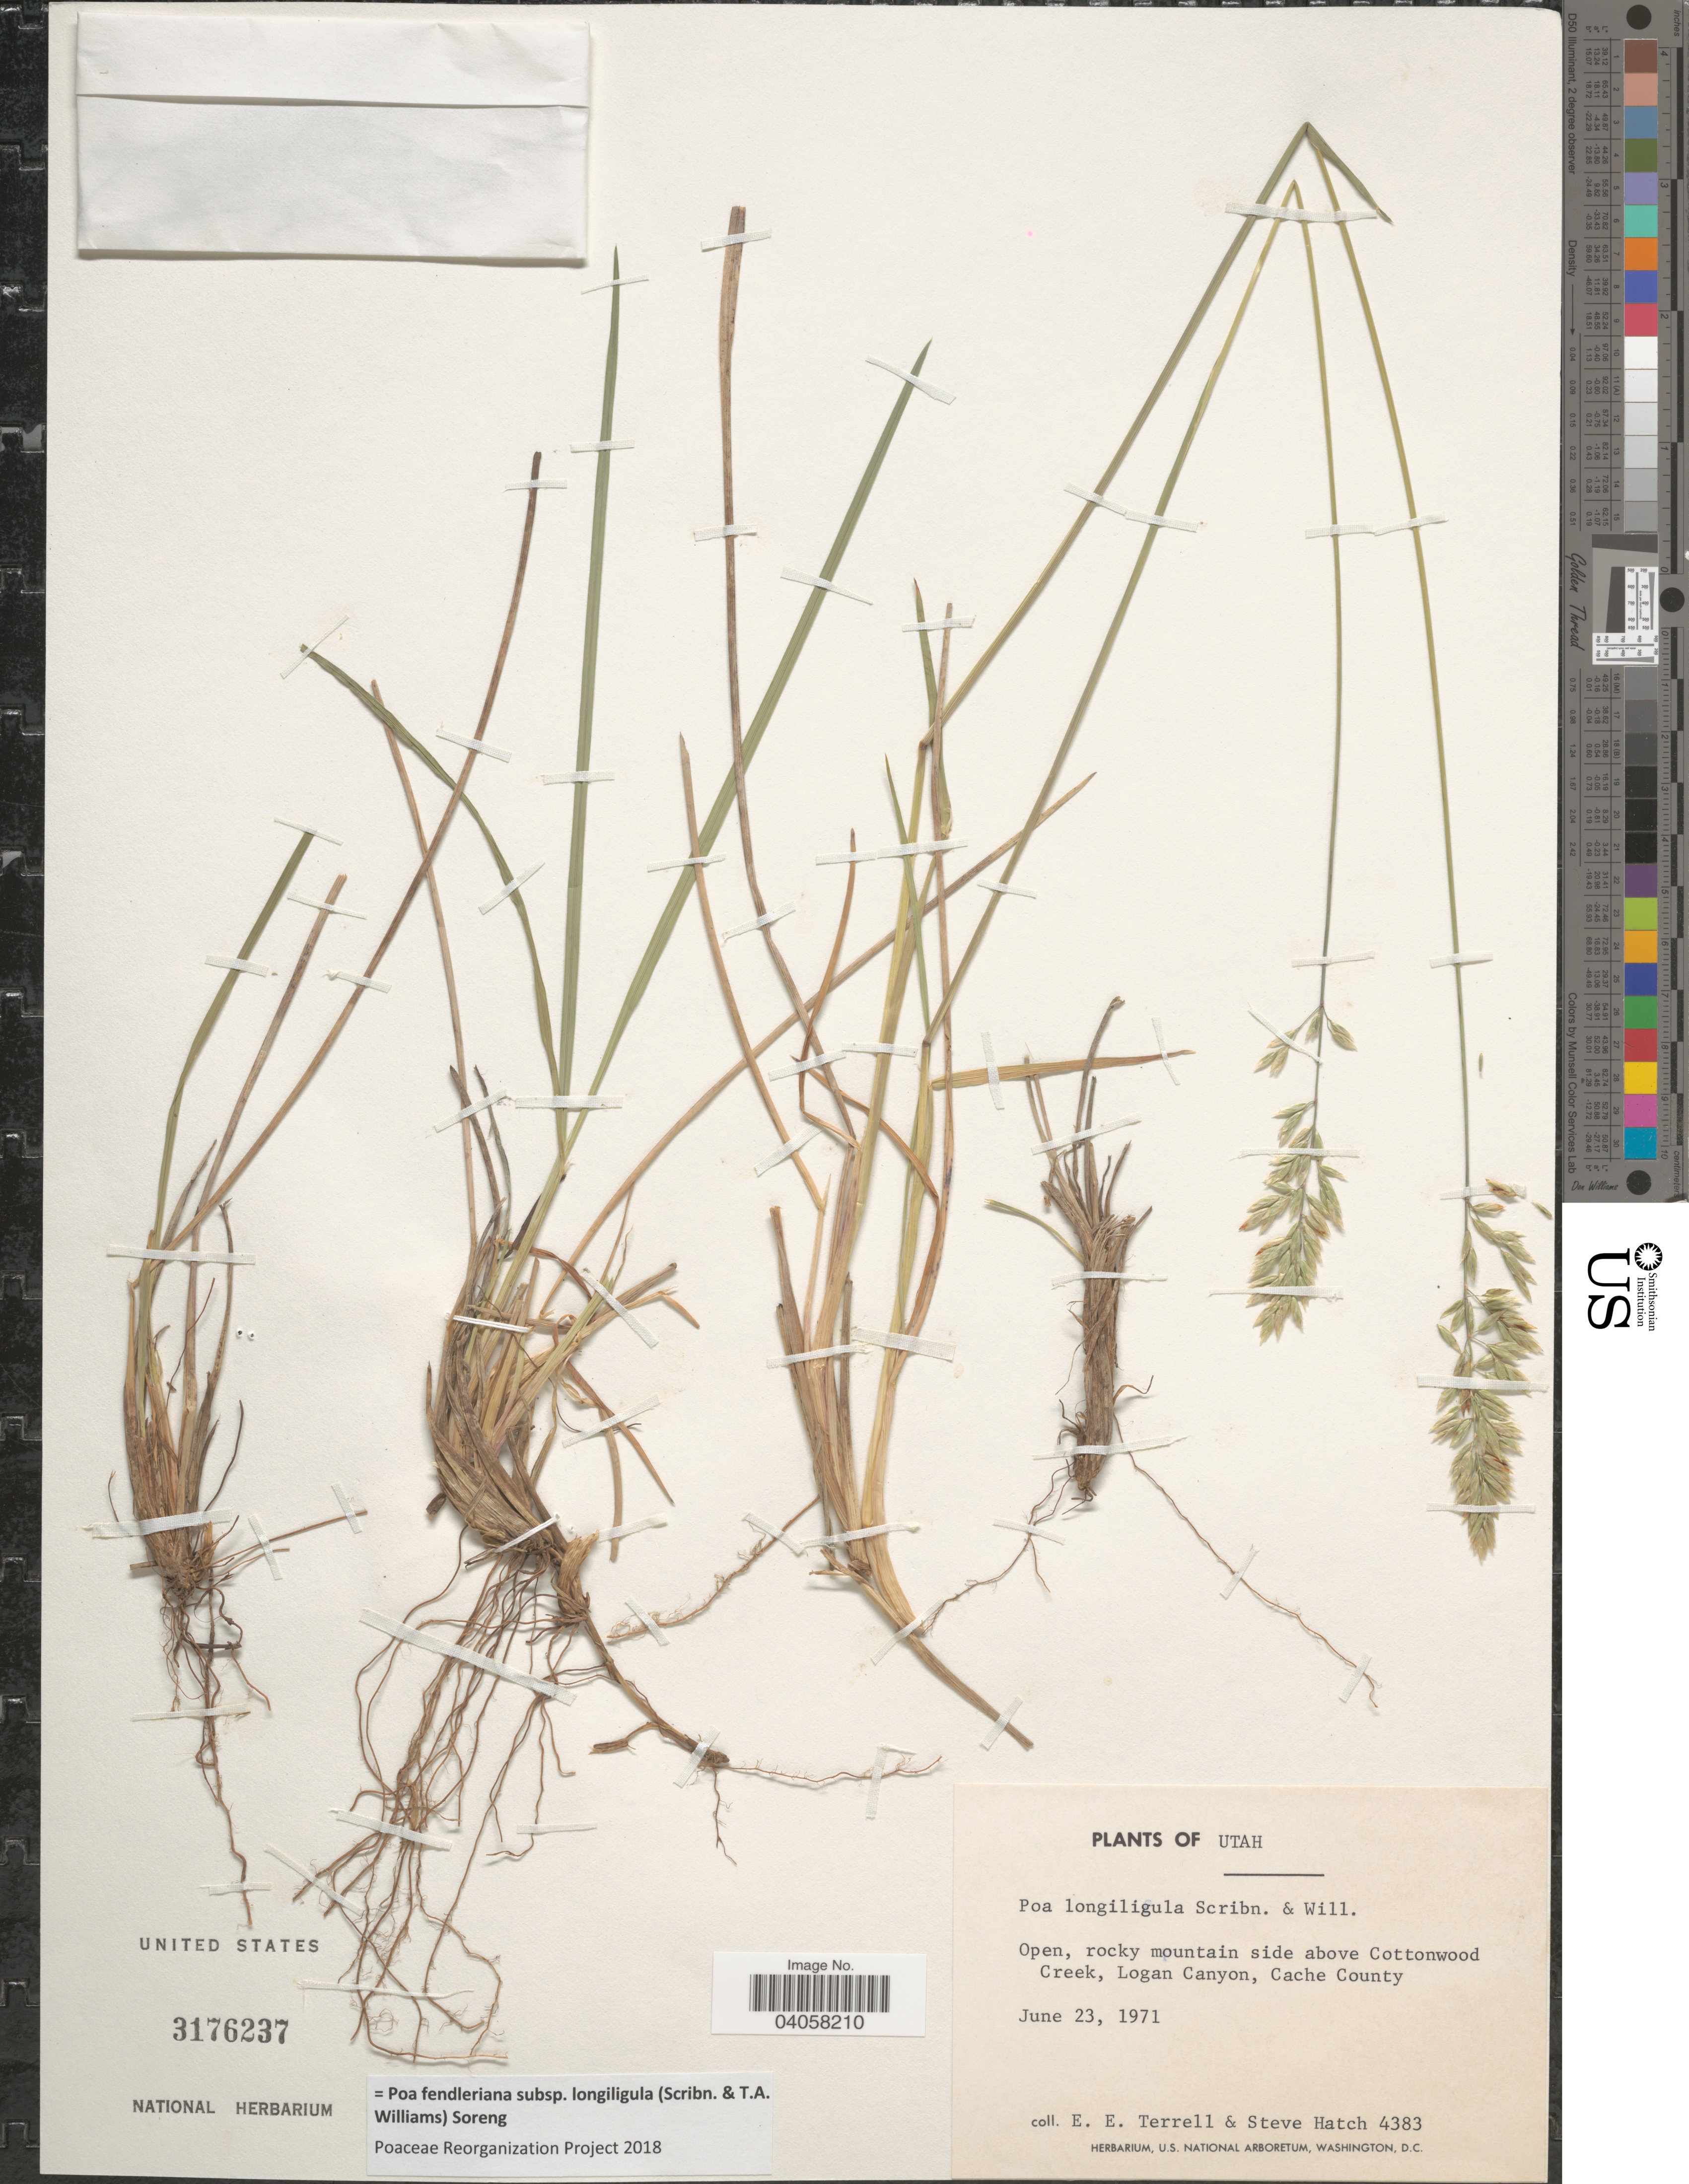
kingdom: Plantae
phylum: Tracheophyta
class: Liliopsida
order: Poales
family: Poaceae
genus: Poa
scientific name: Poa fendleriana subsp. longiligula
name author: (Scribn. & T.A. Williams) Soreng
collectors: E. E. Terrell & S. Hatch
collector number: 4383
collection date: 1971-06-23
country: United States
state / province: Utah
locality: Open, rocky mountain side above Cottonwood Creek, Logan Canyon, Cache County.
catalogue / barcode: US 3176237